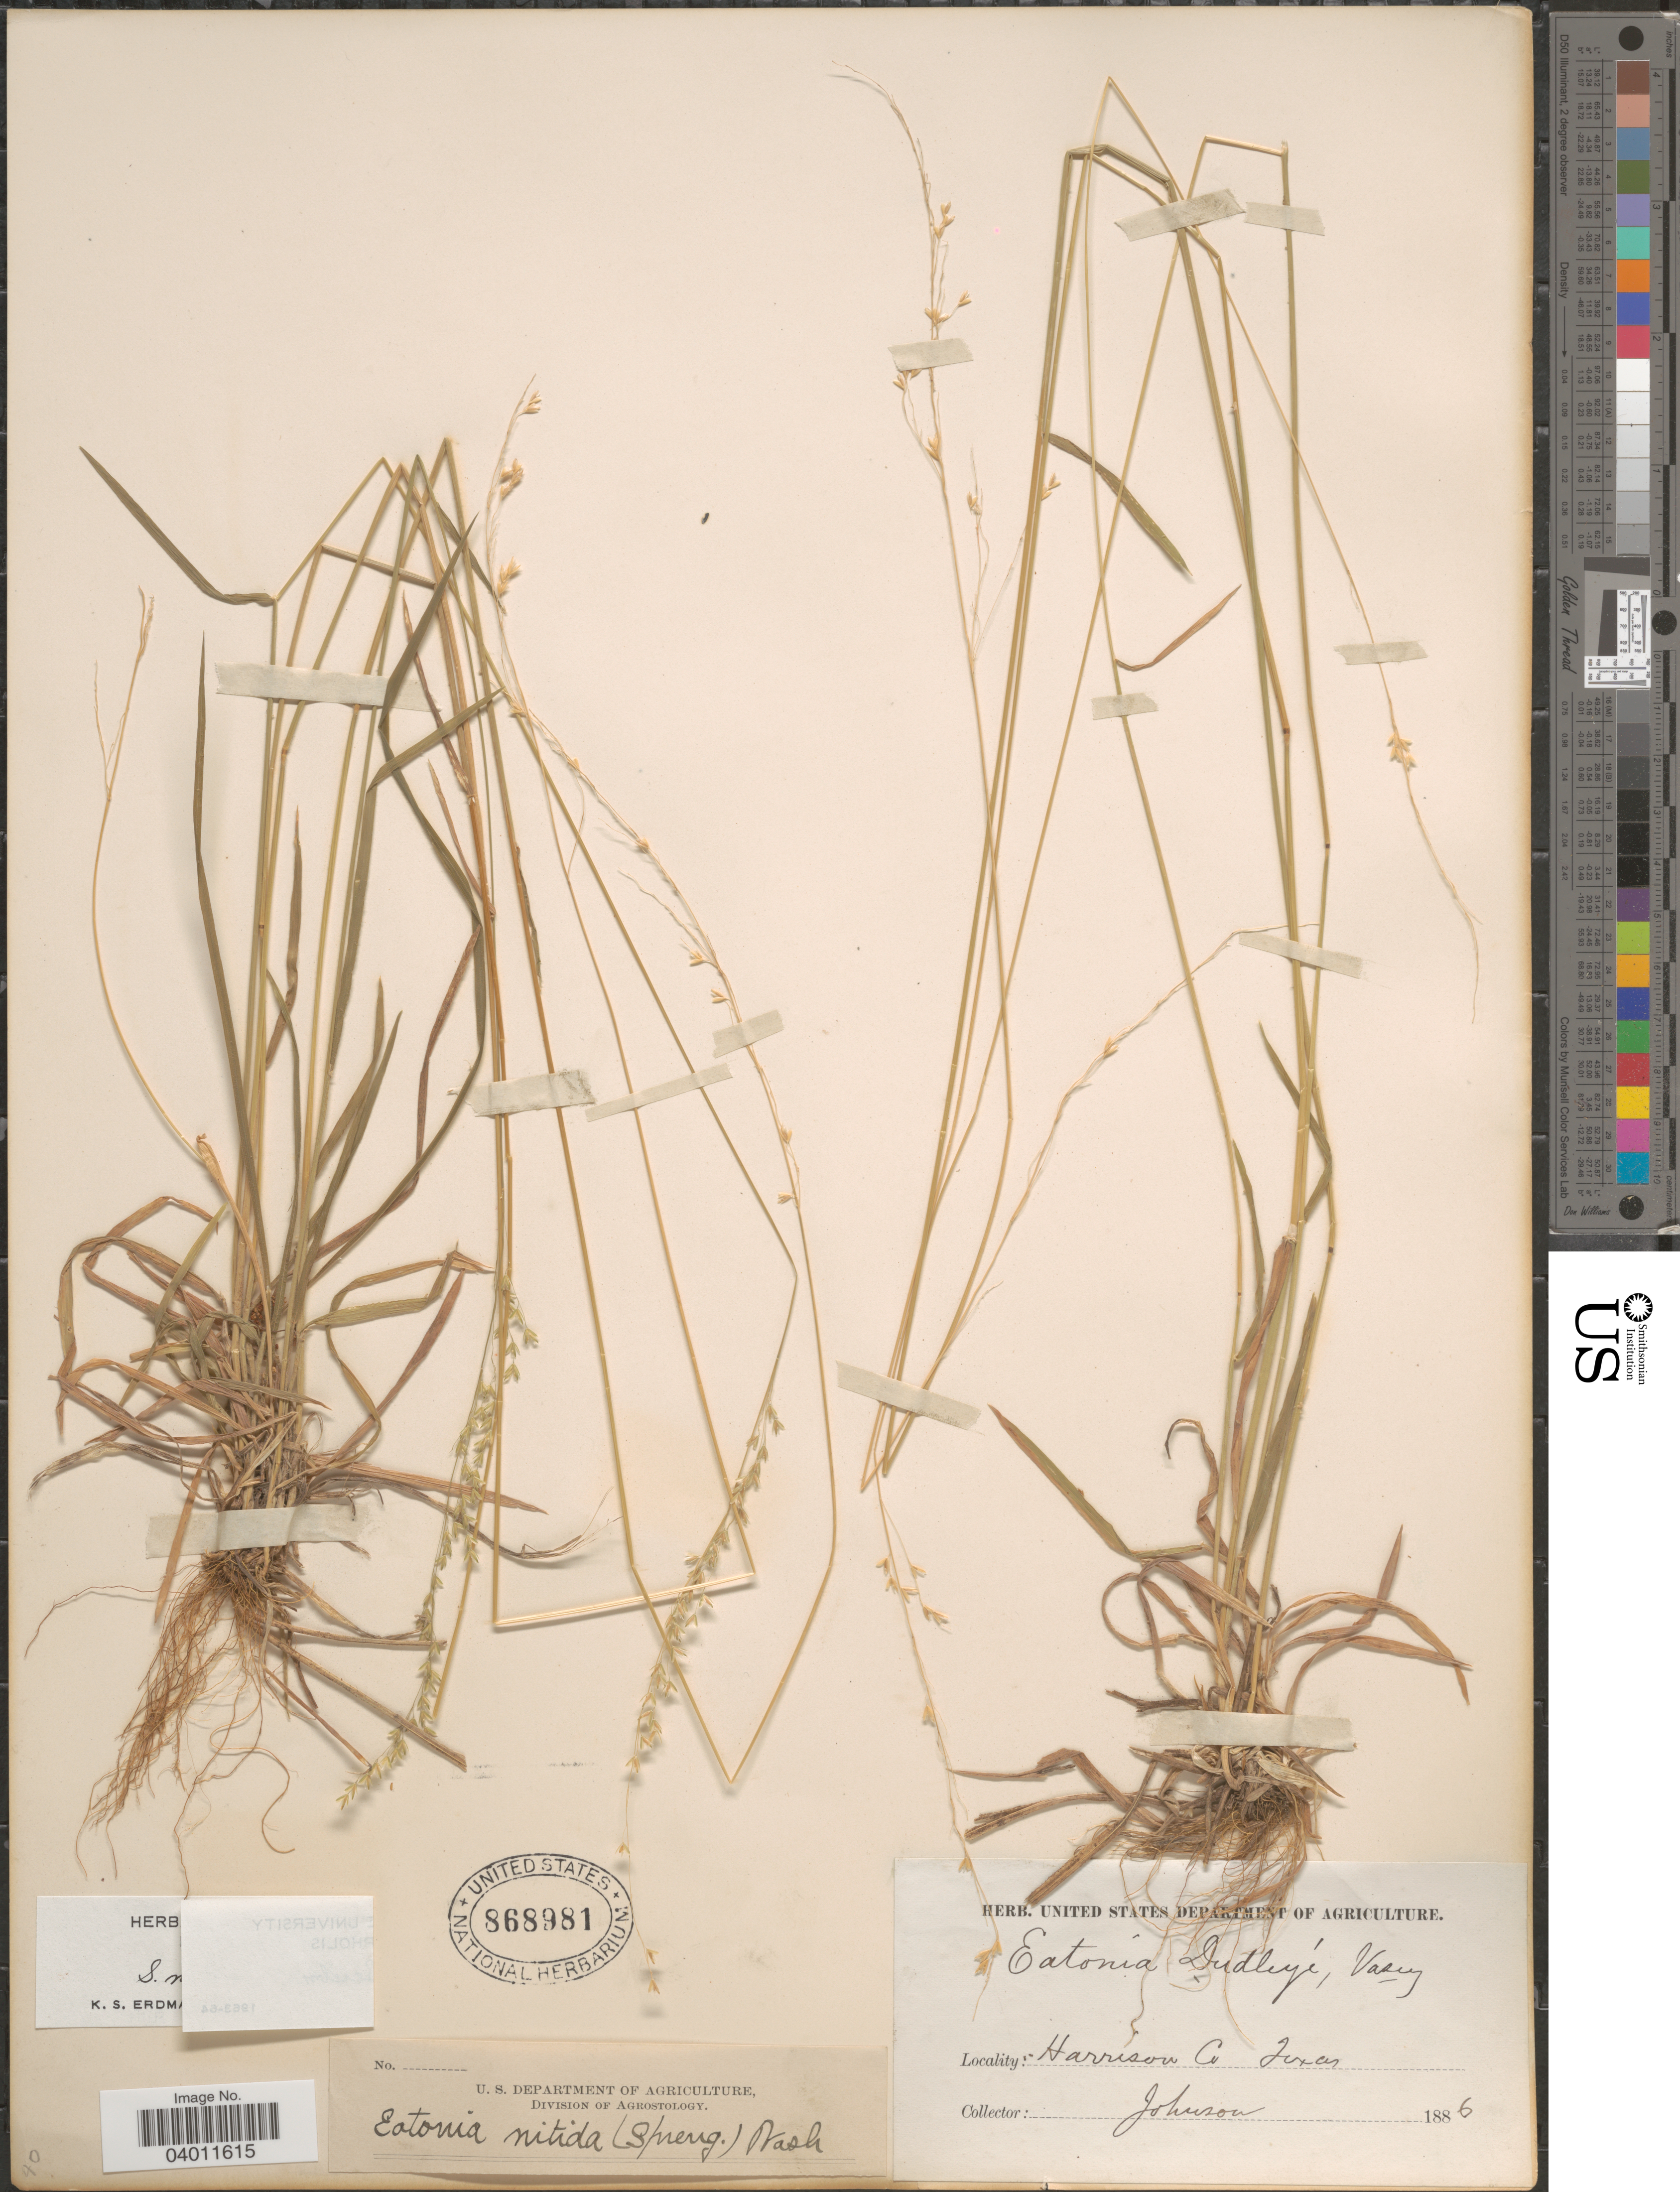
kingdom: Plantae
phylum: Tracheophyta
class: Liliopsida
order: Poales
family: Poaceae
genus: Sphenopholis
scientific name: Sphenopholis nitida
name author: (Biehler) Scribn.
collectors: -- Johnson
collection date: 1886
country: United States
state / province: Texas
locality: Harrison Co.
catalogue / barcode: US 868981